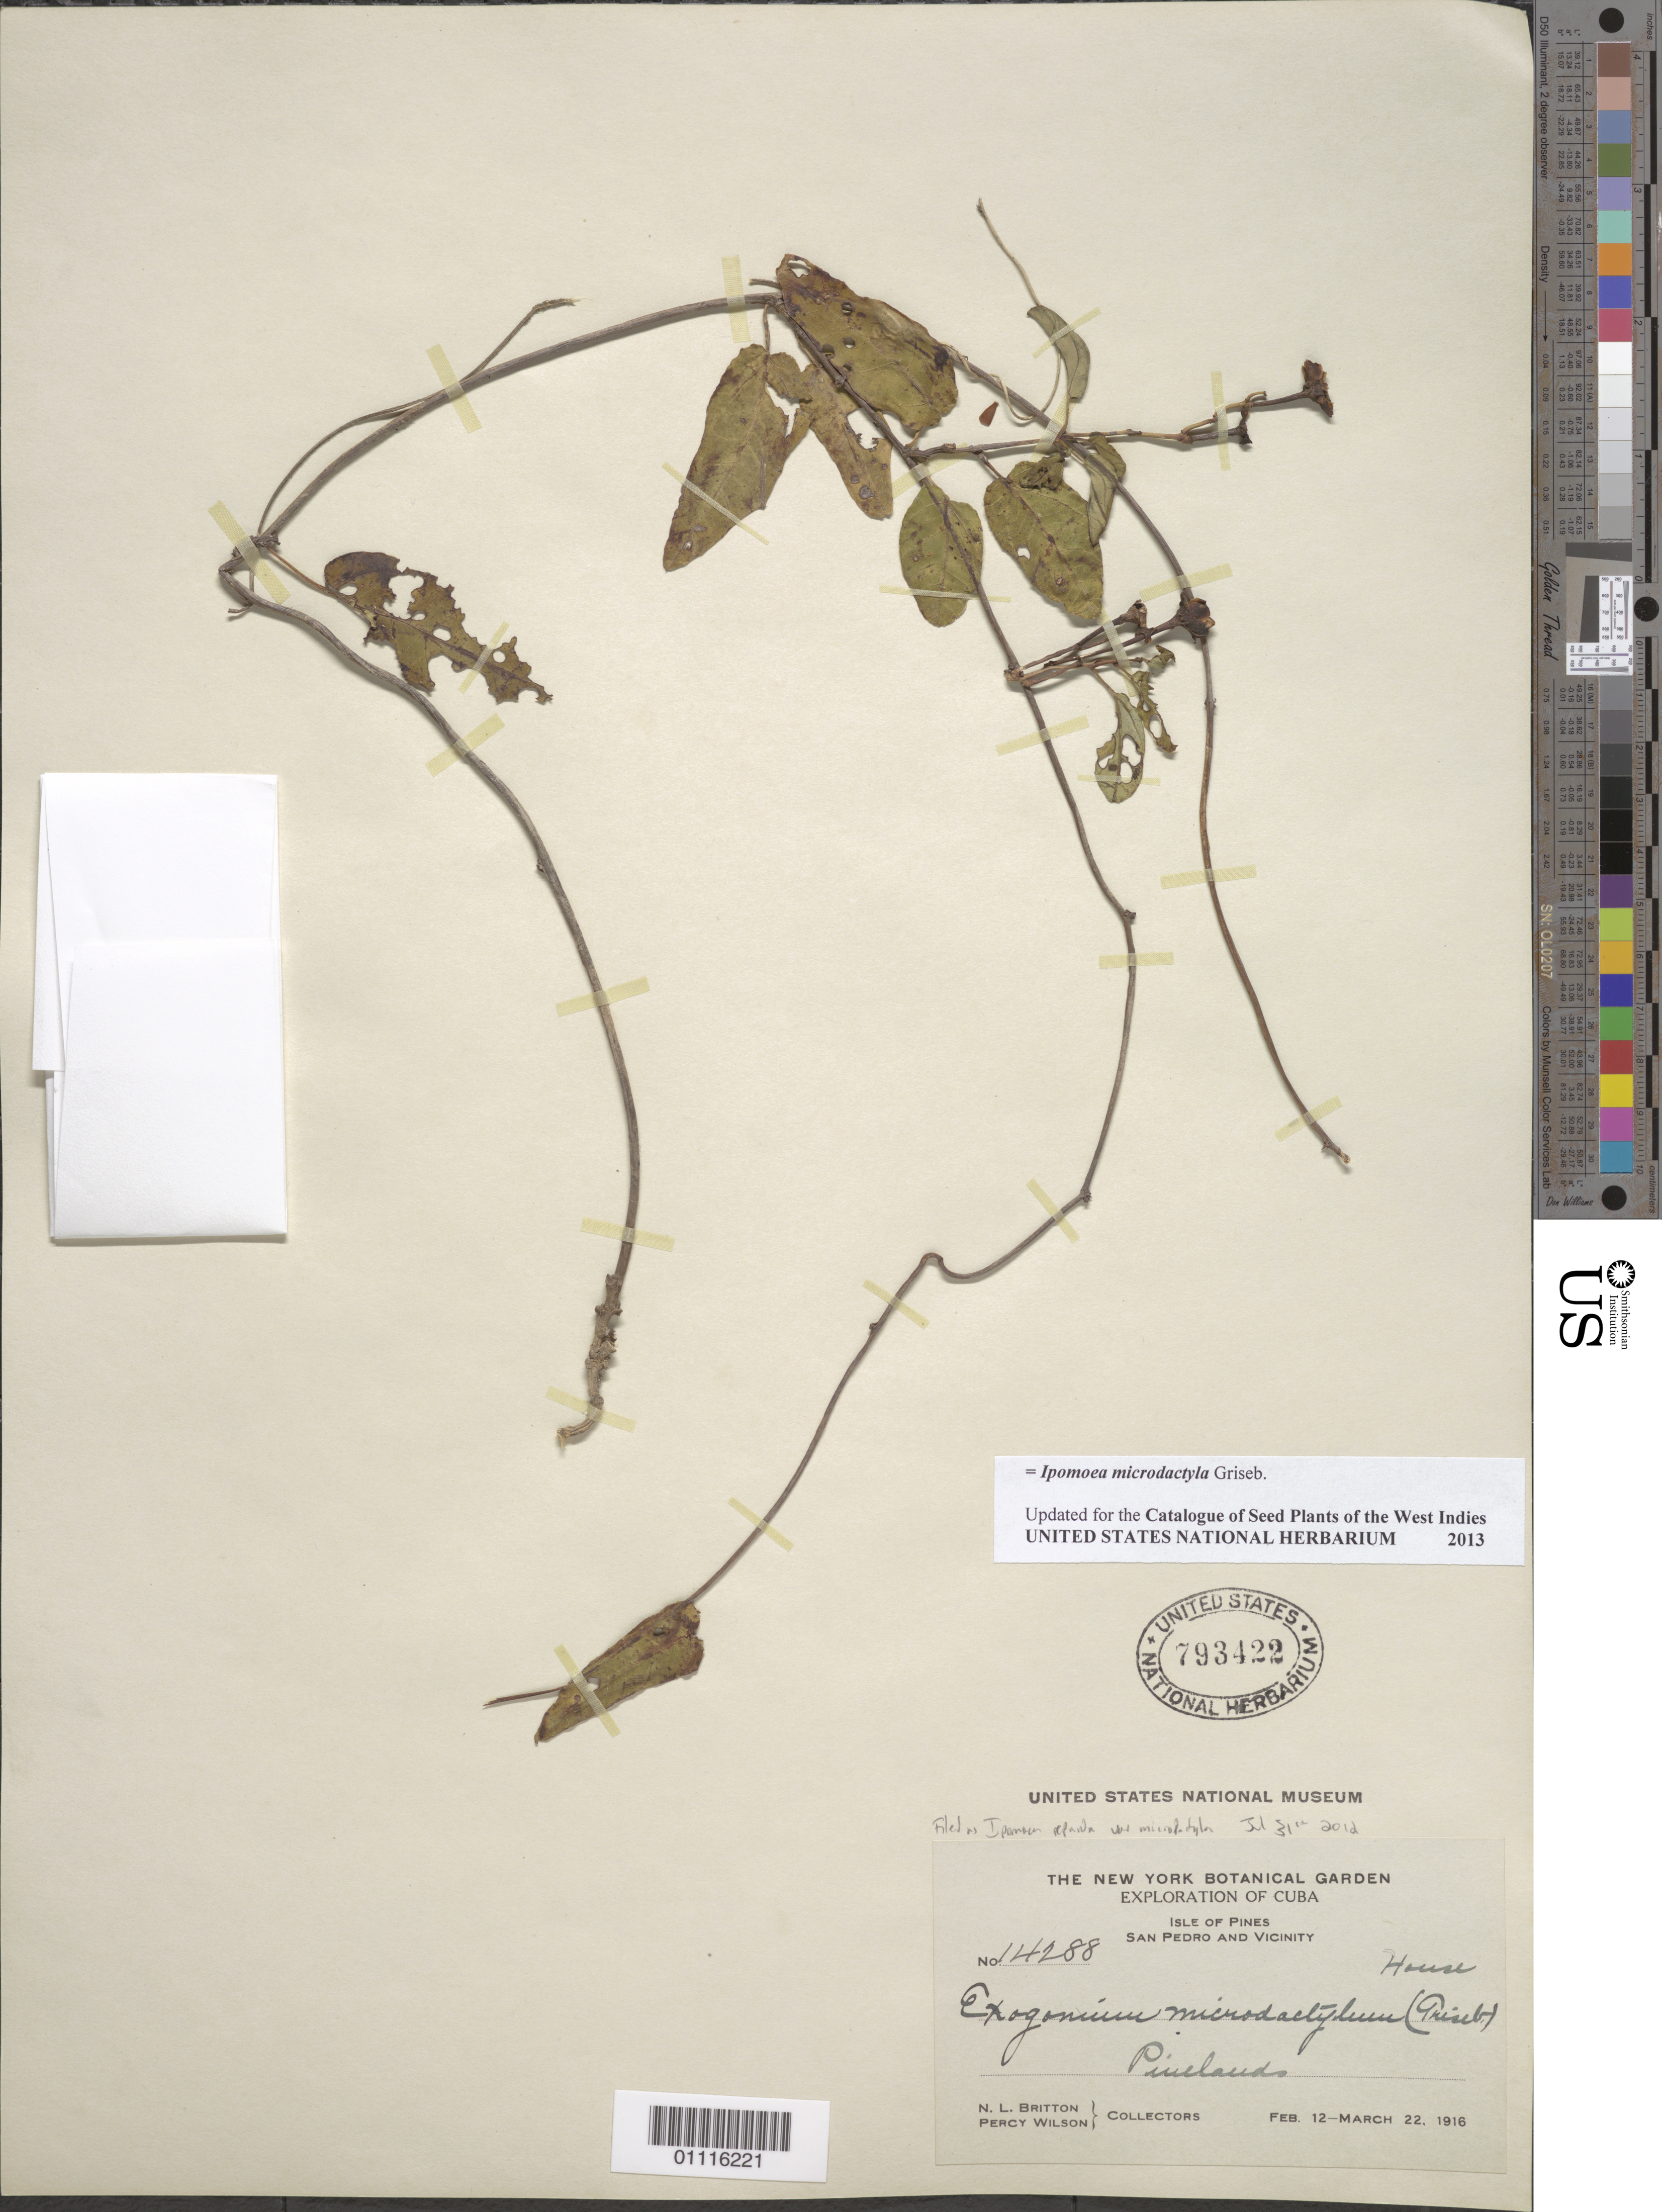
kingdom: Plantae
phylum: Tracheophyta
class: Magnoliopsida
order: Solanales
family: Convolvulaceae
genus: Ipomoea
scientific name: Ipomoea microdactyla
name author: Griseb.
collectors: N. Britton, E. G. Britton & P. Wilson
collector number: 14288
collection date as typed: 12 Feb 1916 to 22 Mar 1916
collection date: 1916-02-12/1916-03-22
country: Cuba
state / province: Isla de La Juventud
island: Isla de la Juventud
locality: San Pedro and vicinity Pinelands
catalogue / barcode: US 793422